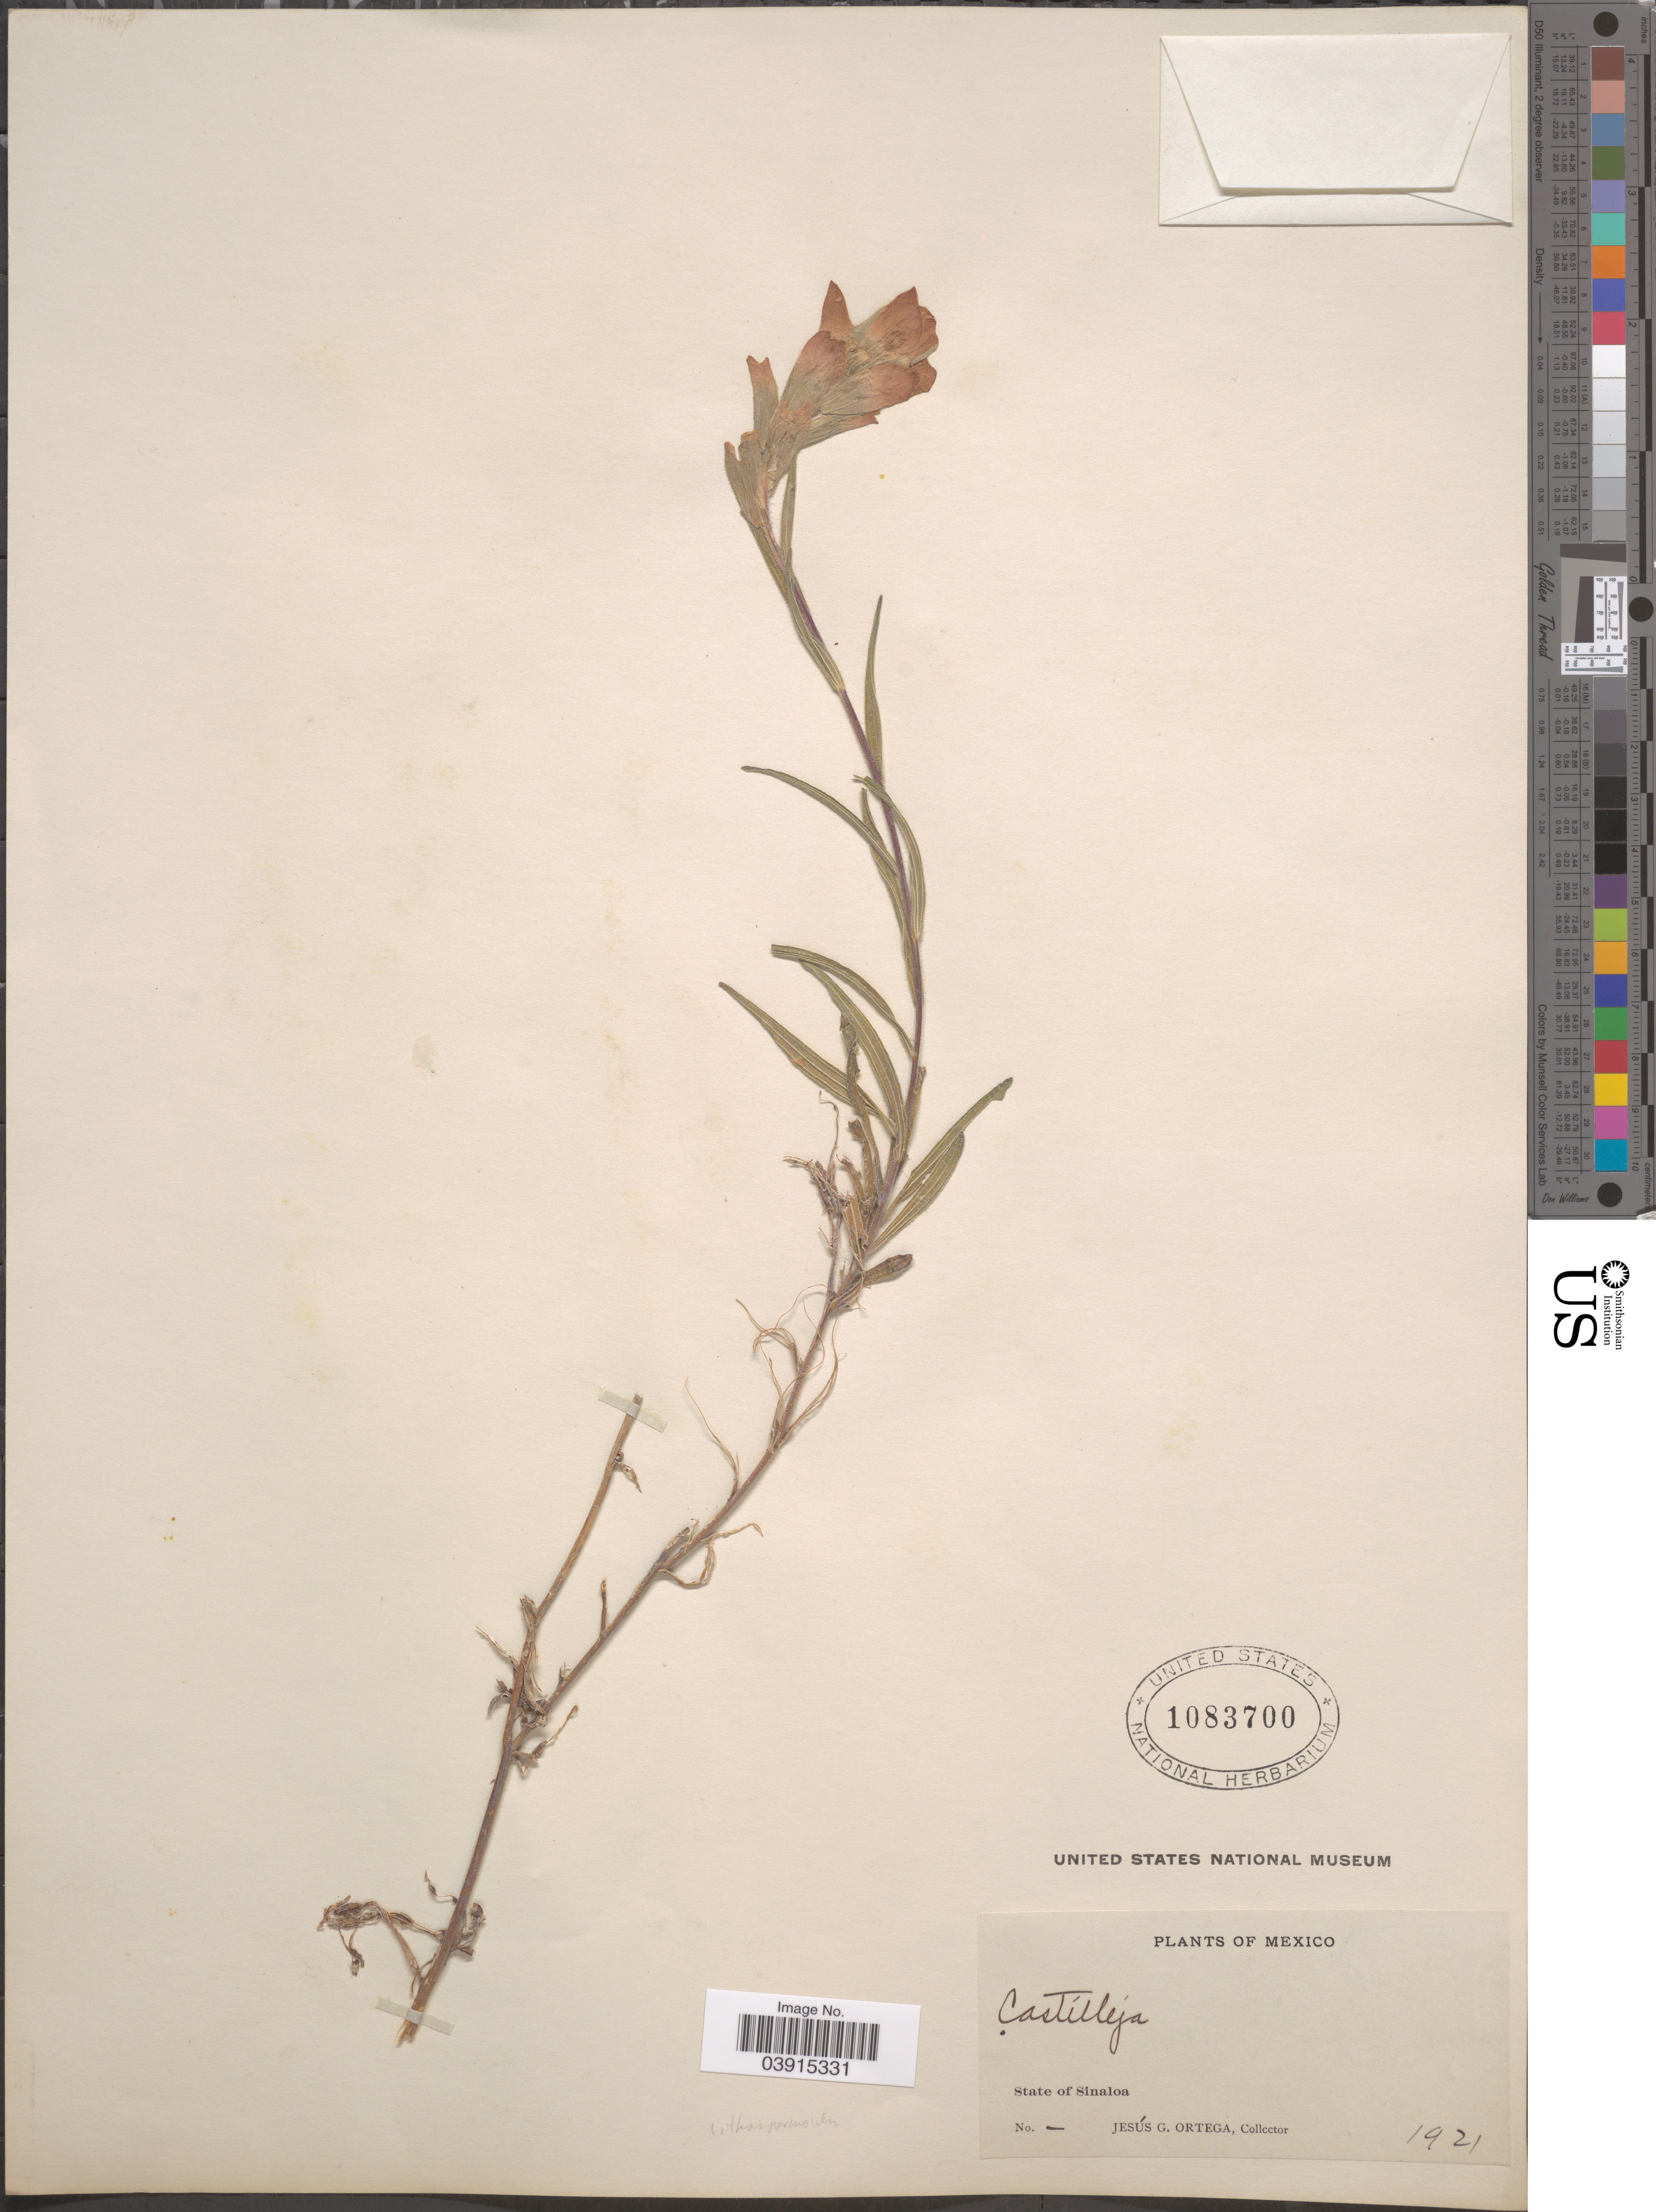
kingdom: Plantae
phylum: Tracheophyta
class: Magnoliopsida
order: Lamiales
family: Orobanchaceae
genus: Castilleja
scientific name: Castilleja lithospermoides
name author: Kunth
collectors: J. Ortega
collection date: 1921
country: Mexico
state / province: Sinaloa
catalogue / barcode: US 1083700